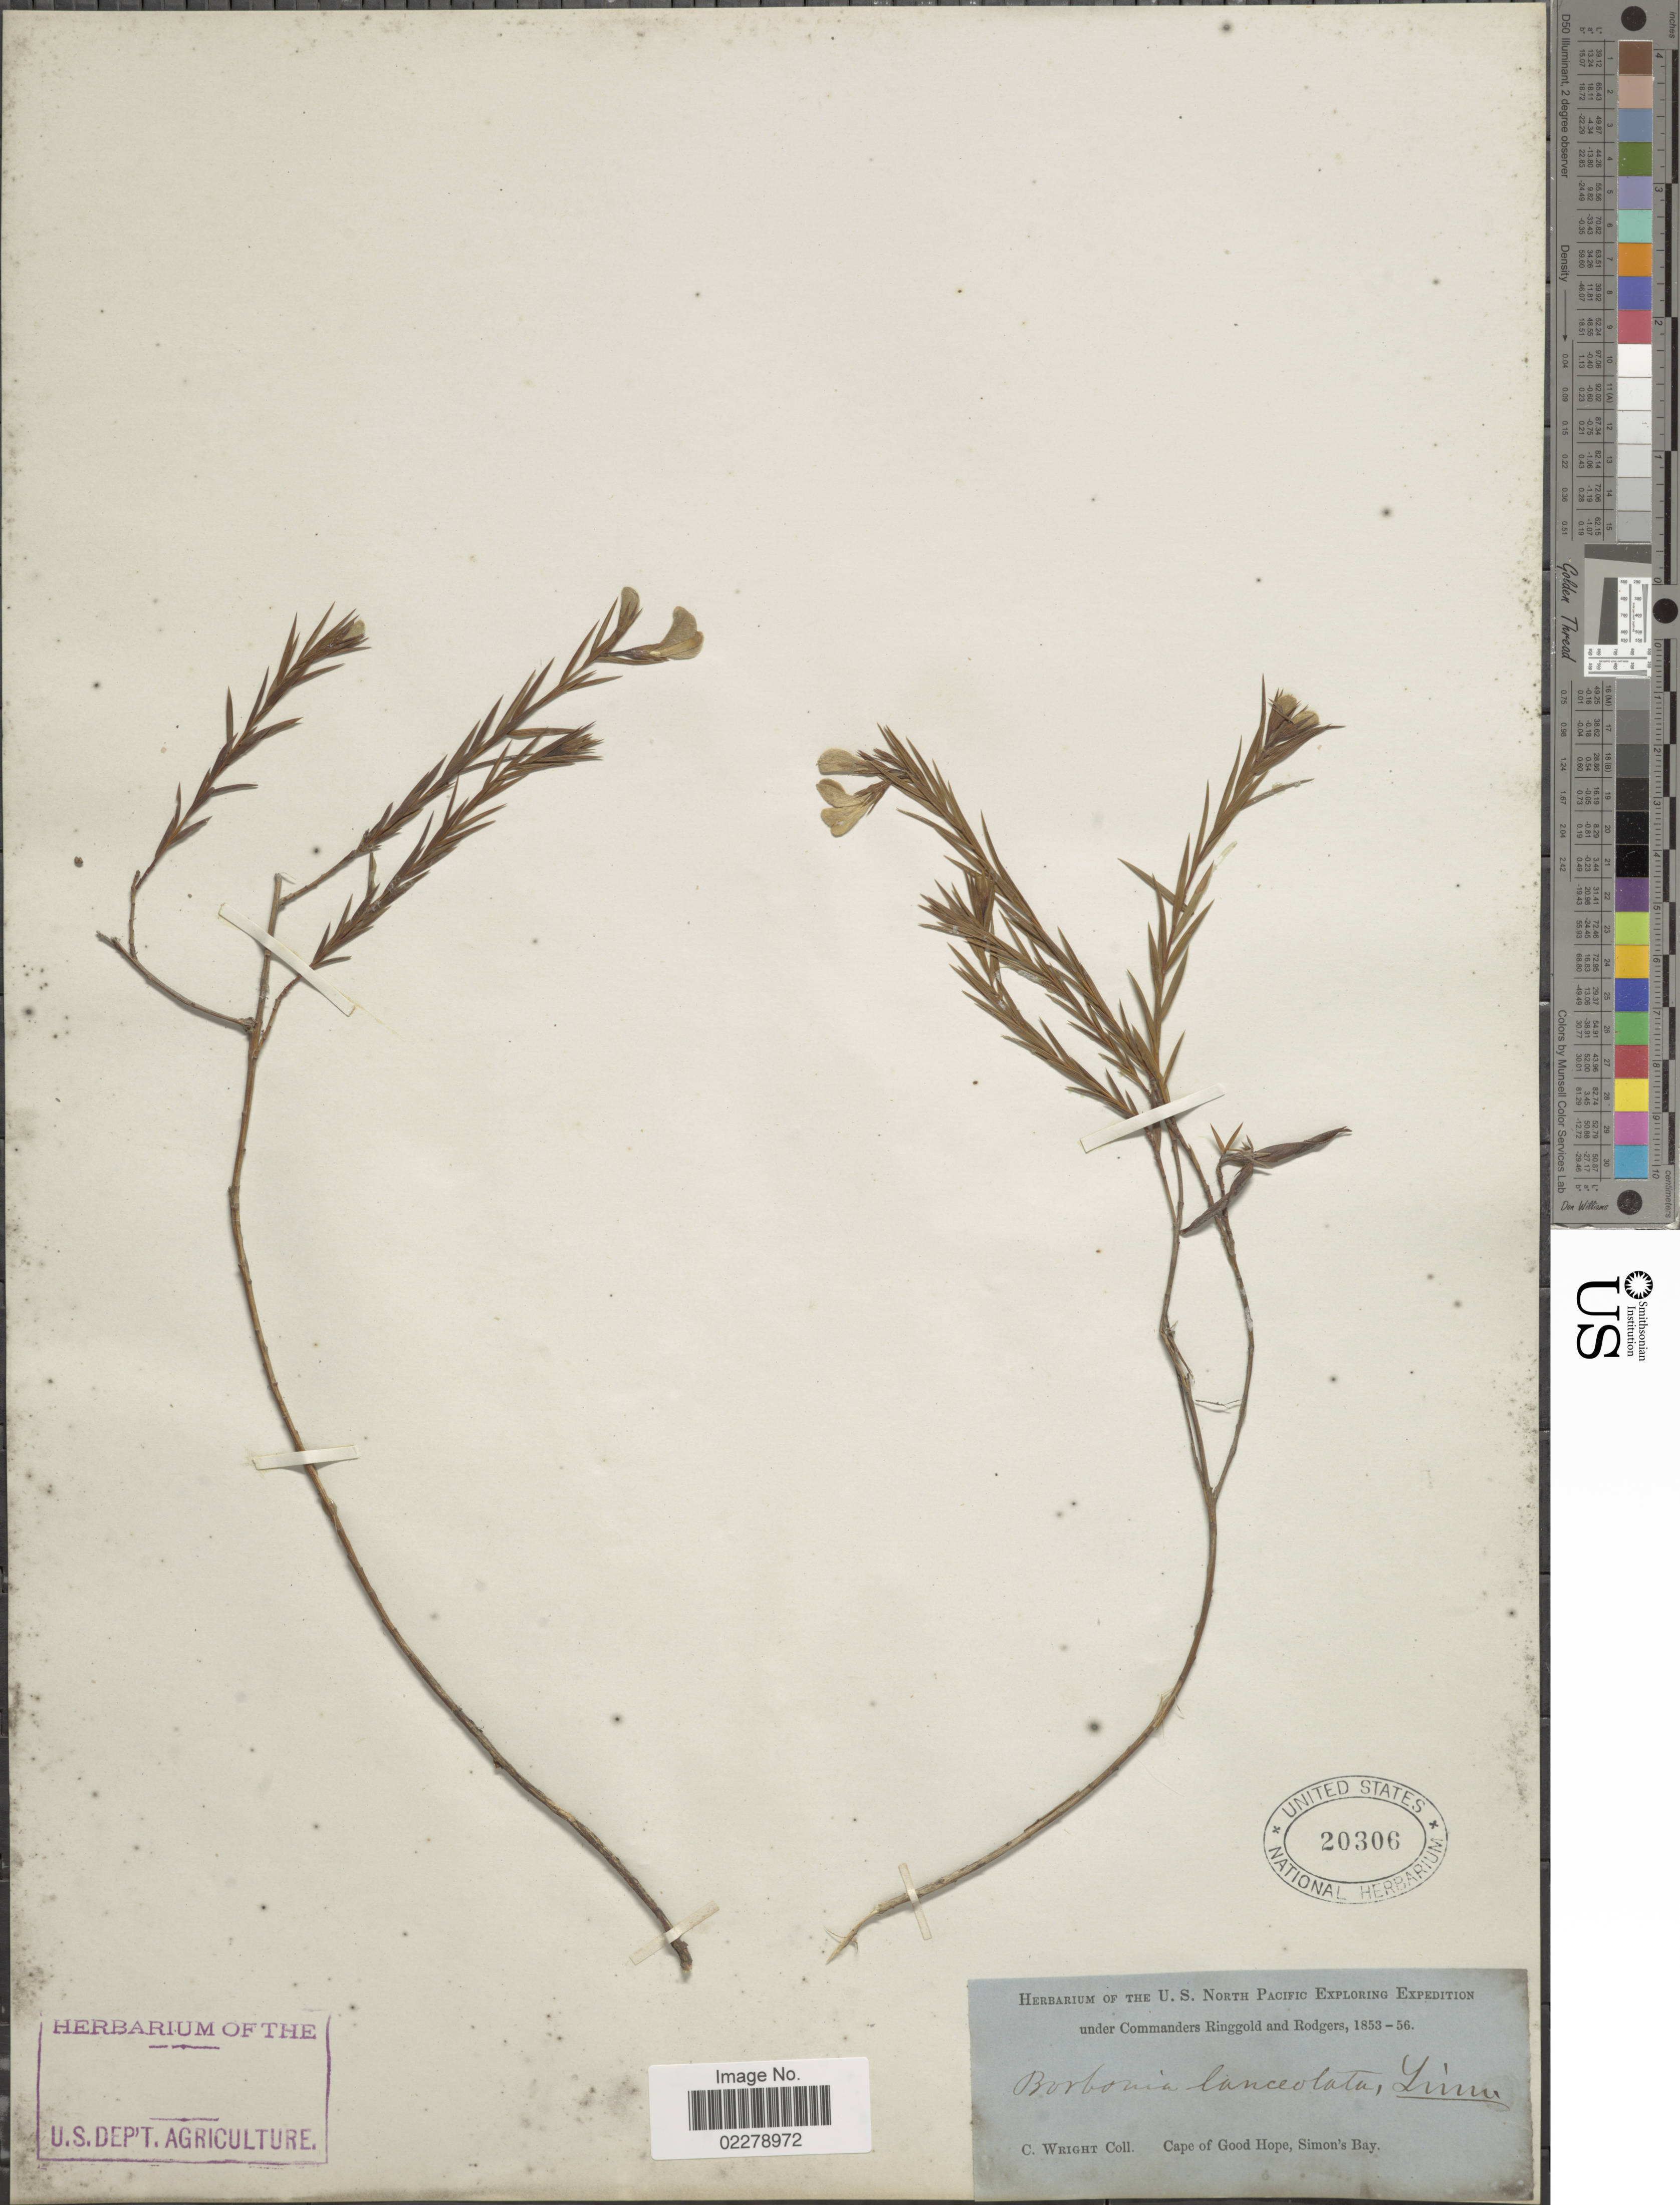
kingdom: Plantae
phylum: Tracheophyta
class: Magnoliopsida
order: Fabales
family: Fabaceae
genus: Aspalathus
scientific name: Aspalathus angustifolia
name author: (Lam.) R. Dahlgren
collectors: C. Wright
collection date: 1853/1856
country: South Africa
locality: Cape of Good Hope. Simon's Bay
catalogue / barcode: US 20306